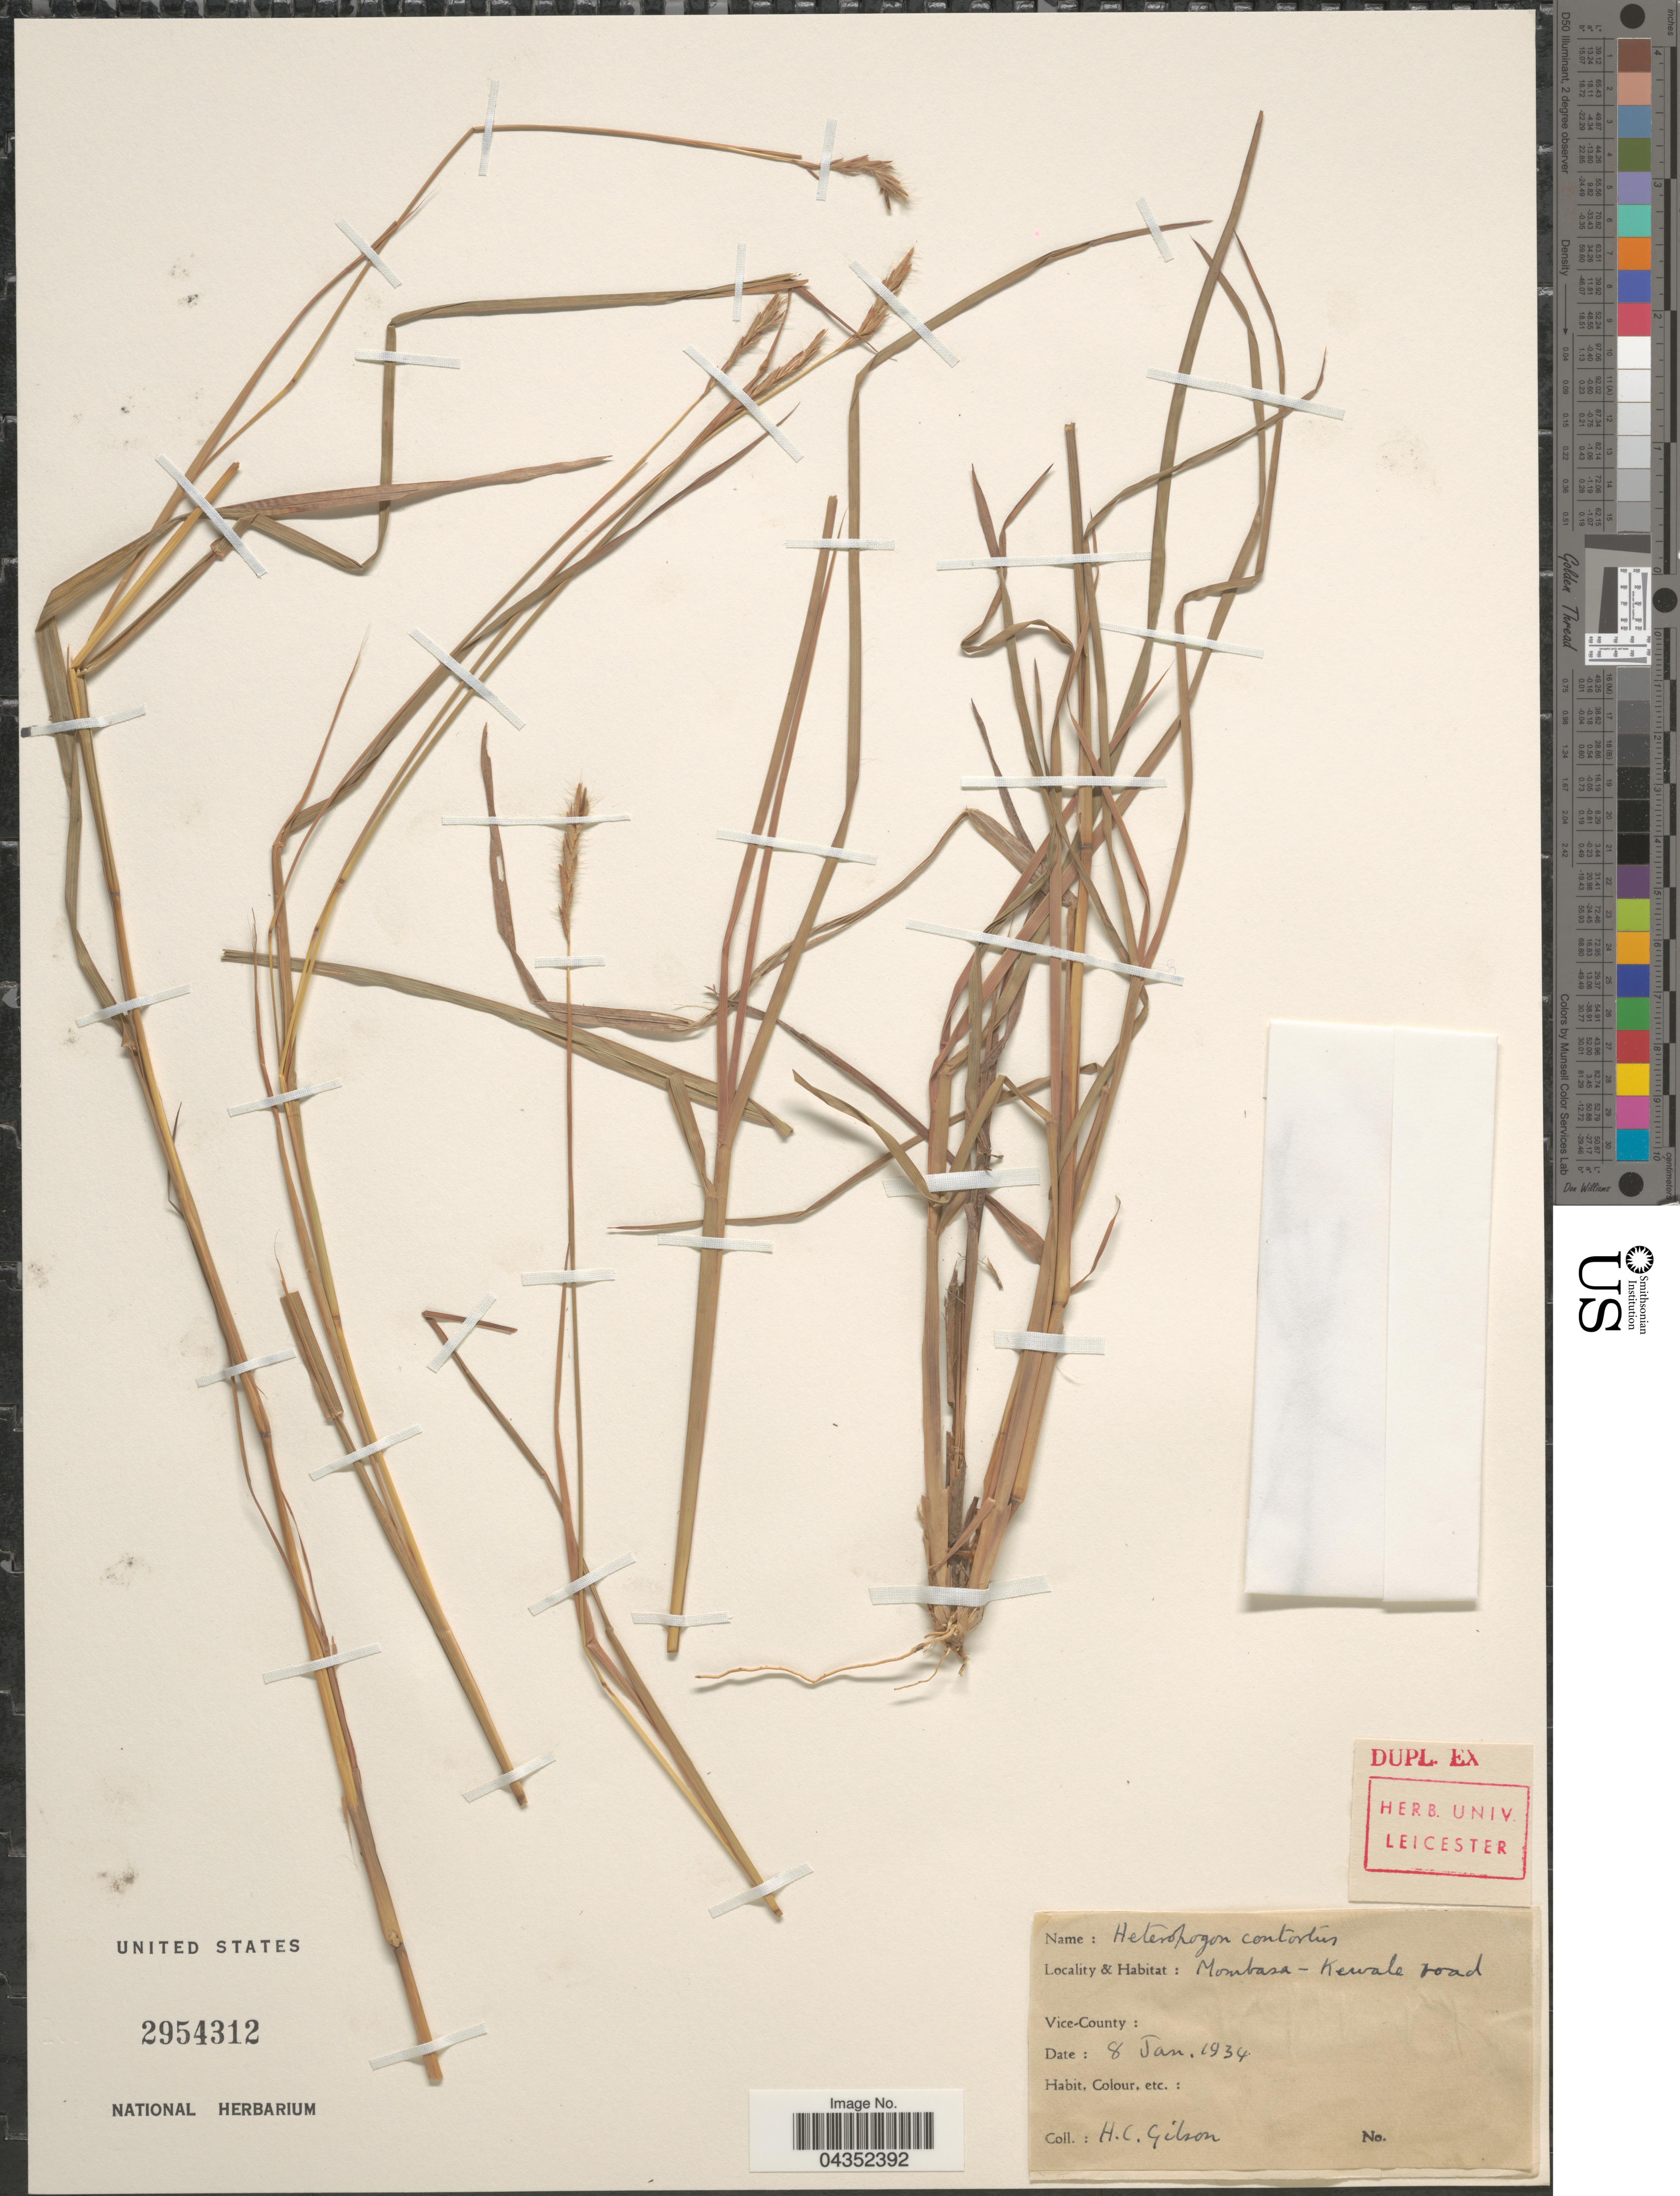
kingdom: Plantae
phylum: Tracheophyta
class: Liliopsida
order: Poales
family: Poaceae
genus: Heteropogon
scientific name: Heteropogon contortus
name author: (L.) P. Beauv. ex Roem. & Schult.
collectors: H. Gilson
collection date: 1934-01-08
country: Kenya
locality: Mombasa-Kewale road.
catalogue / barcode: US 2954312